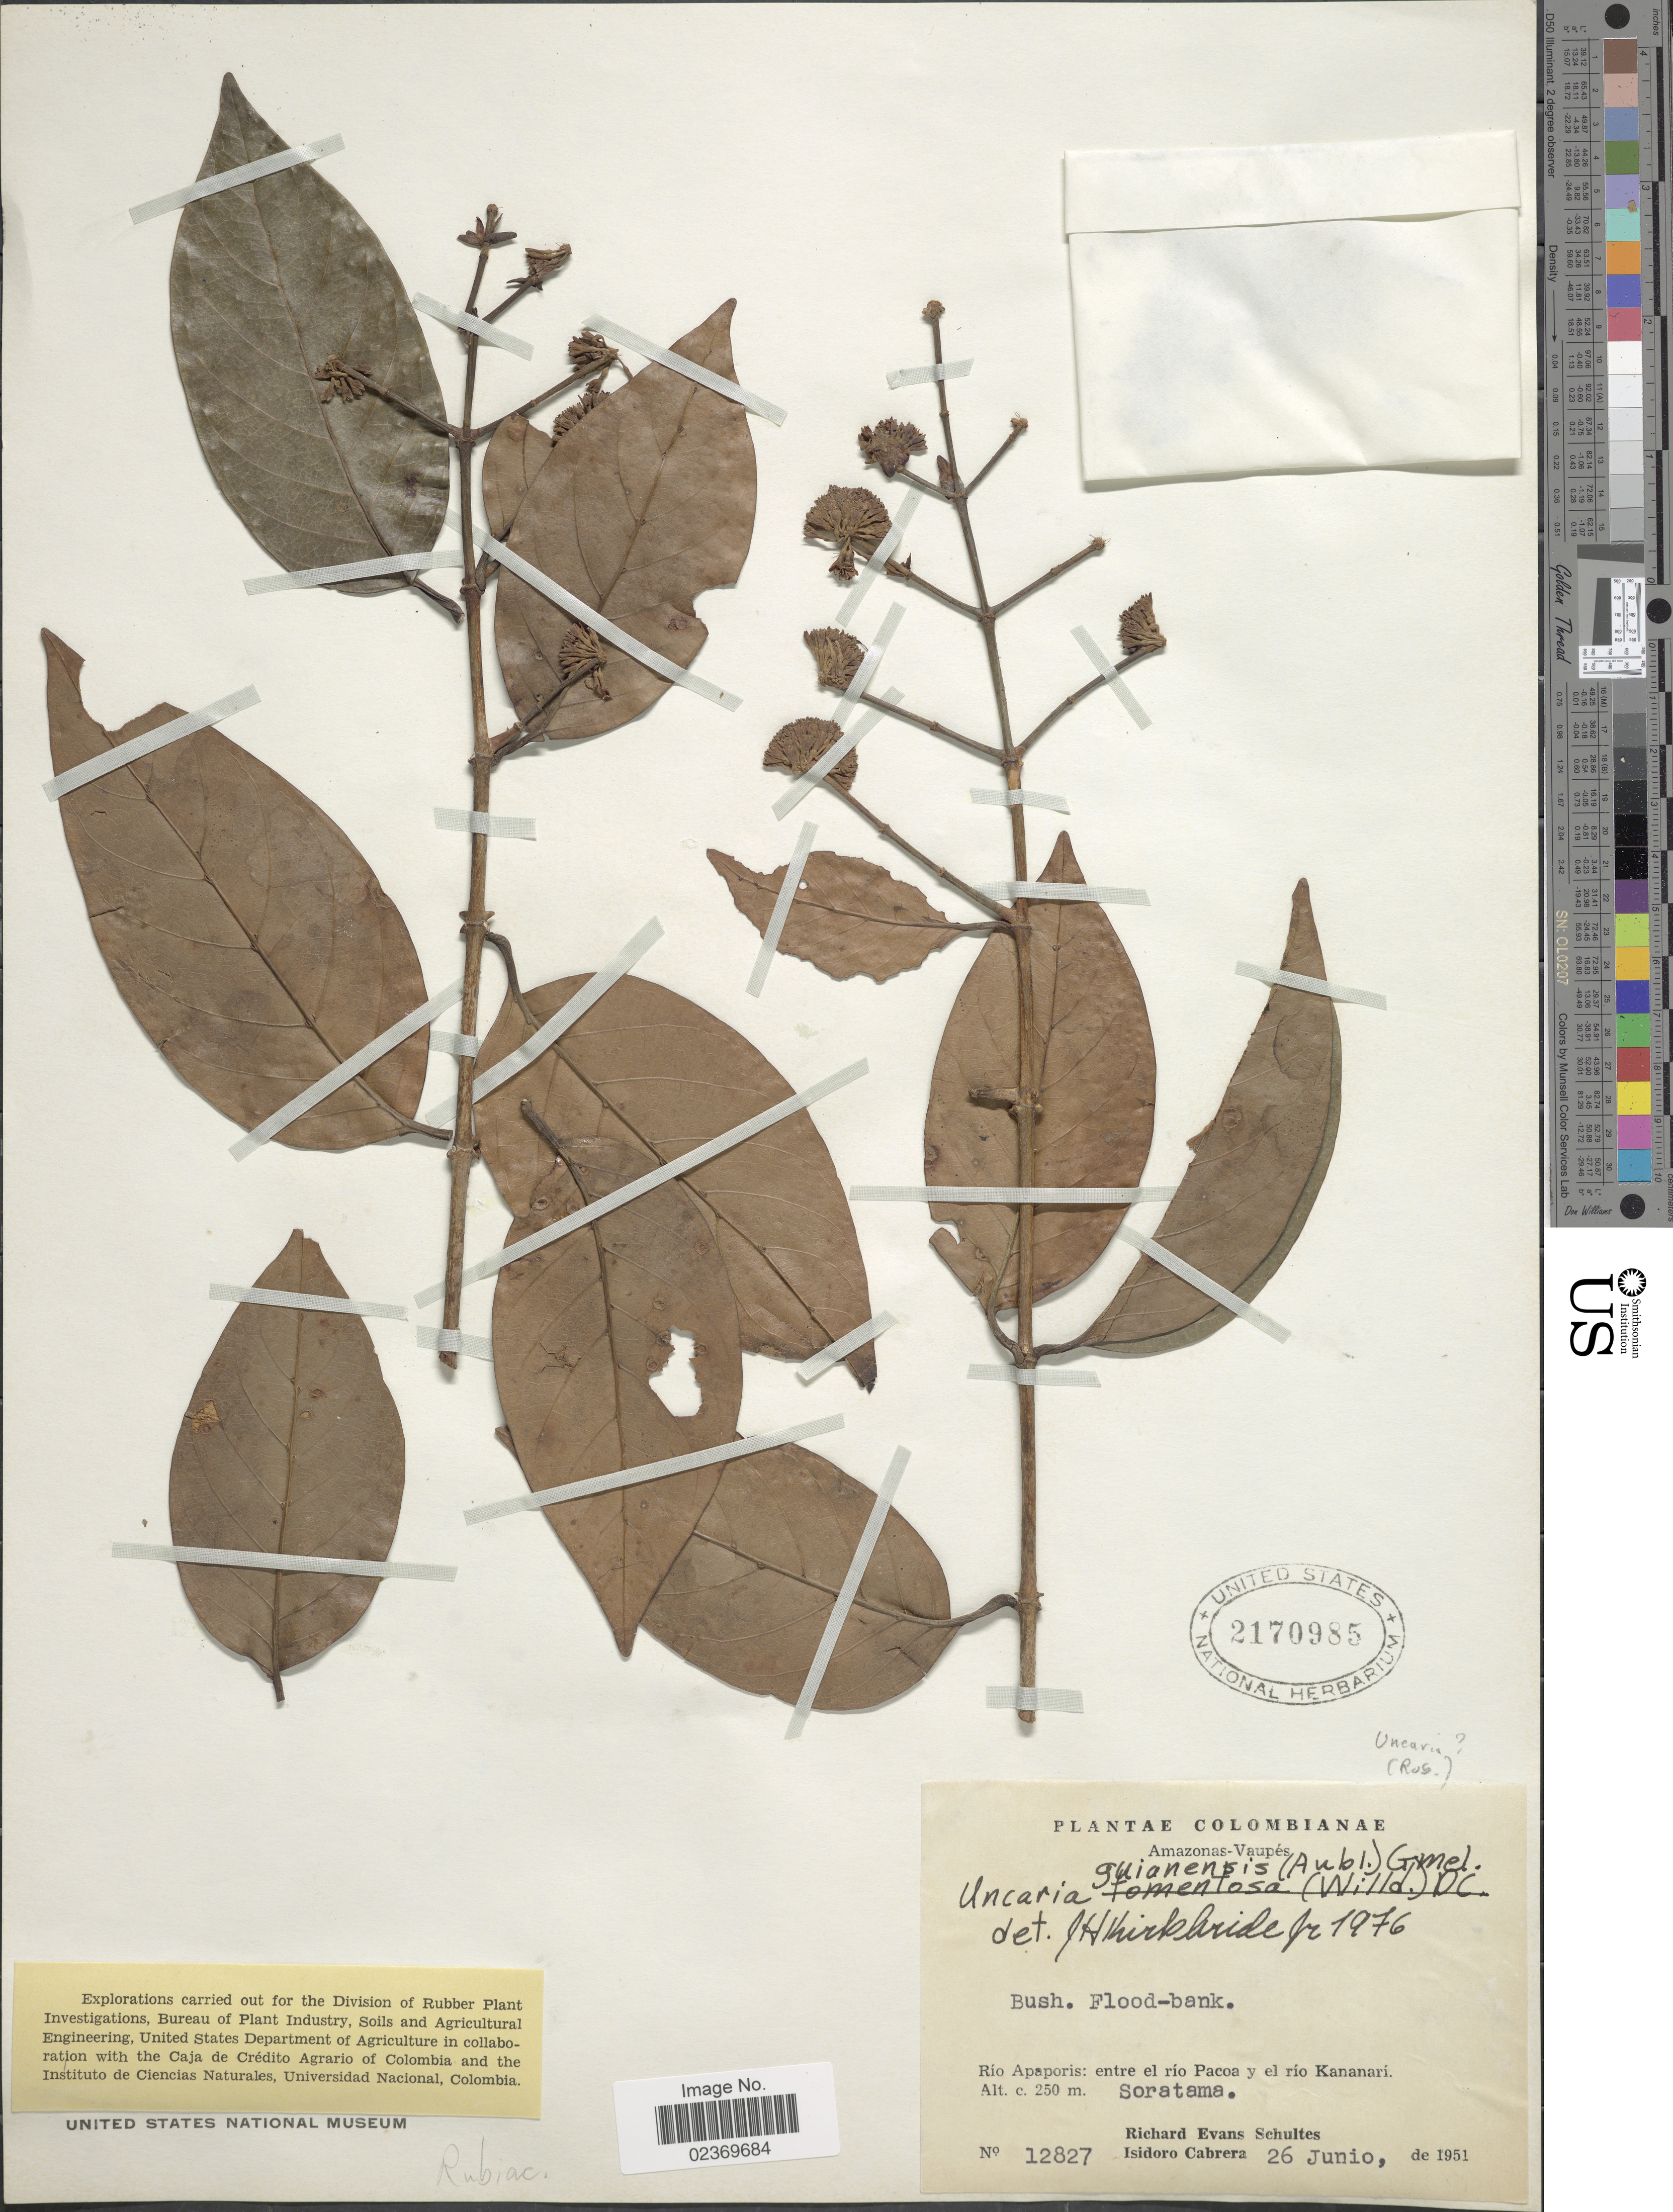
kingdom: Plantae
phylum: Tracheophyta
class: Magnoliopsida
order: Gentianales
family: Rubiaceae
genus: Uncaria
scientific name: Uncaria guianensis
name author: (Aubl.) J.F. Gmel.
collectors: R. E. Schultes & I. Cabrera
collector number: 12827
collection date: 1951-06-26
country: Colombia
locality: Amazonas - Vaupes, Rio Apaporis: entre el rio Pacoa y el rio Kananari, Soratama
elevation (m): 250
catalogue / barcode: US 2170985